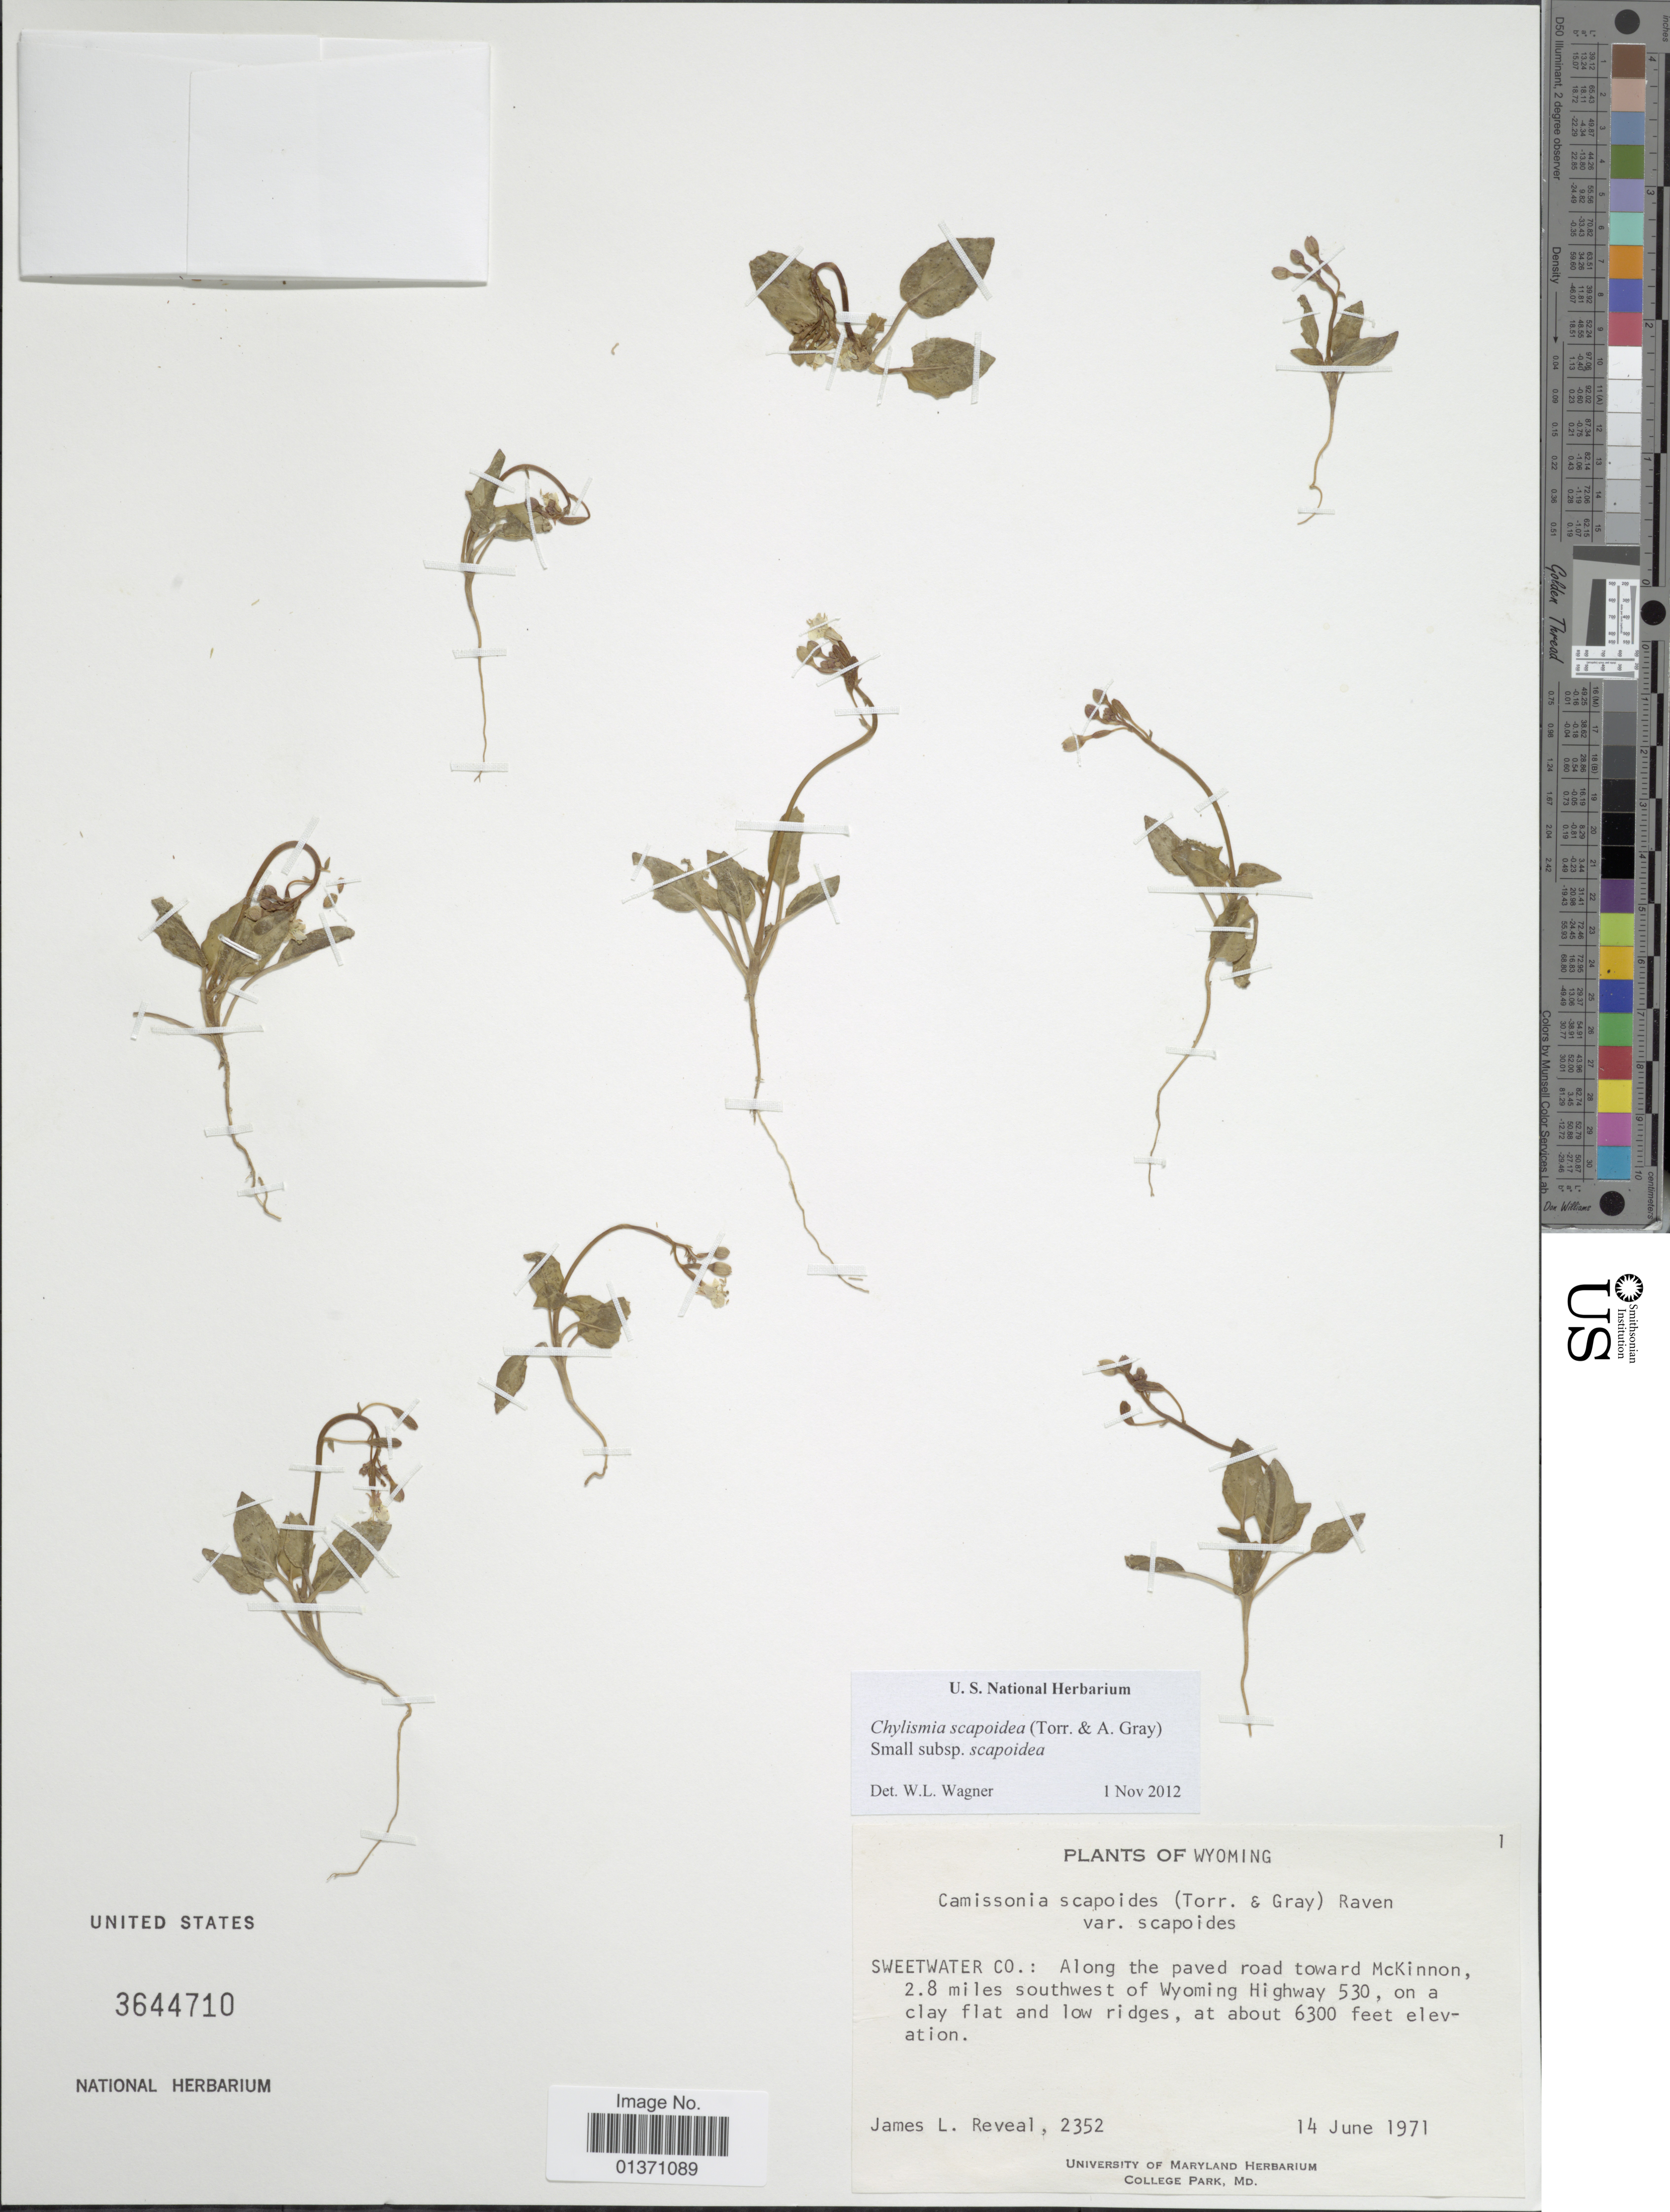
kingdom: Plantae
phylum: Tracheophyta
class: Magnoliopsida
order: Myrtales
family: Onagraceae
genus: Chylismia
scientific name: Chylismia scapoidea subsp. scapoidea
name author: (Torr. & A. Gray) Small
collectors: J. L. Reveal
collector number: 2352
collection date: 1971-06-14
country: United States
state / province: Wyoming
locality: Sweetwater Co.: Along the paved road toward McKinnon, 2.8 miles southwest of Wyoming Highway 530, on a clay flat and low ridges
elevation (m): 1920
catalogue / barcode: US 3644710